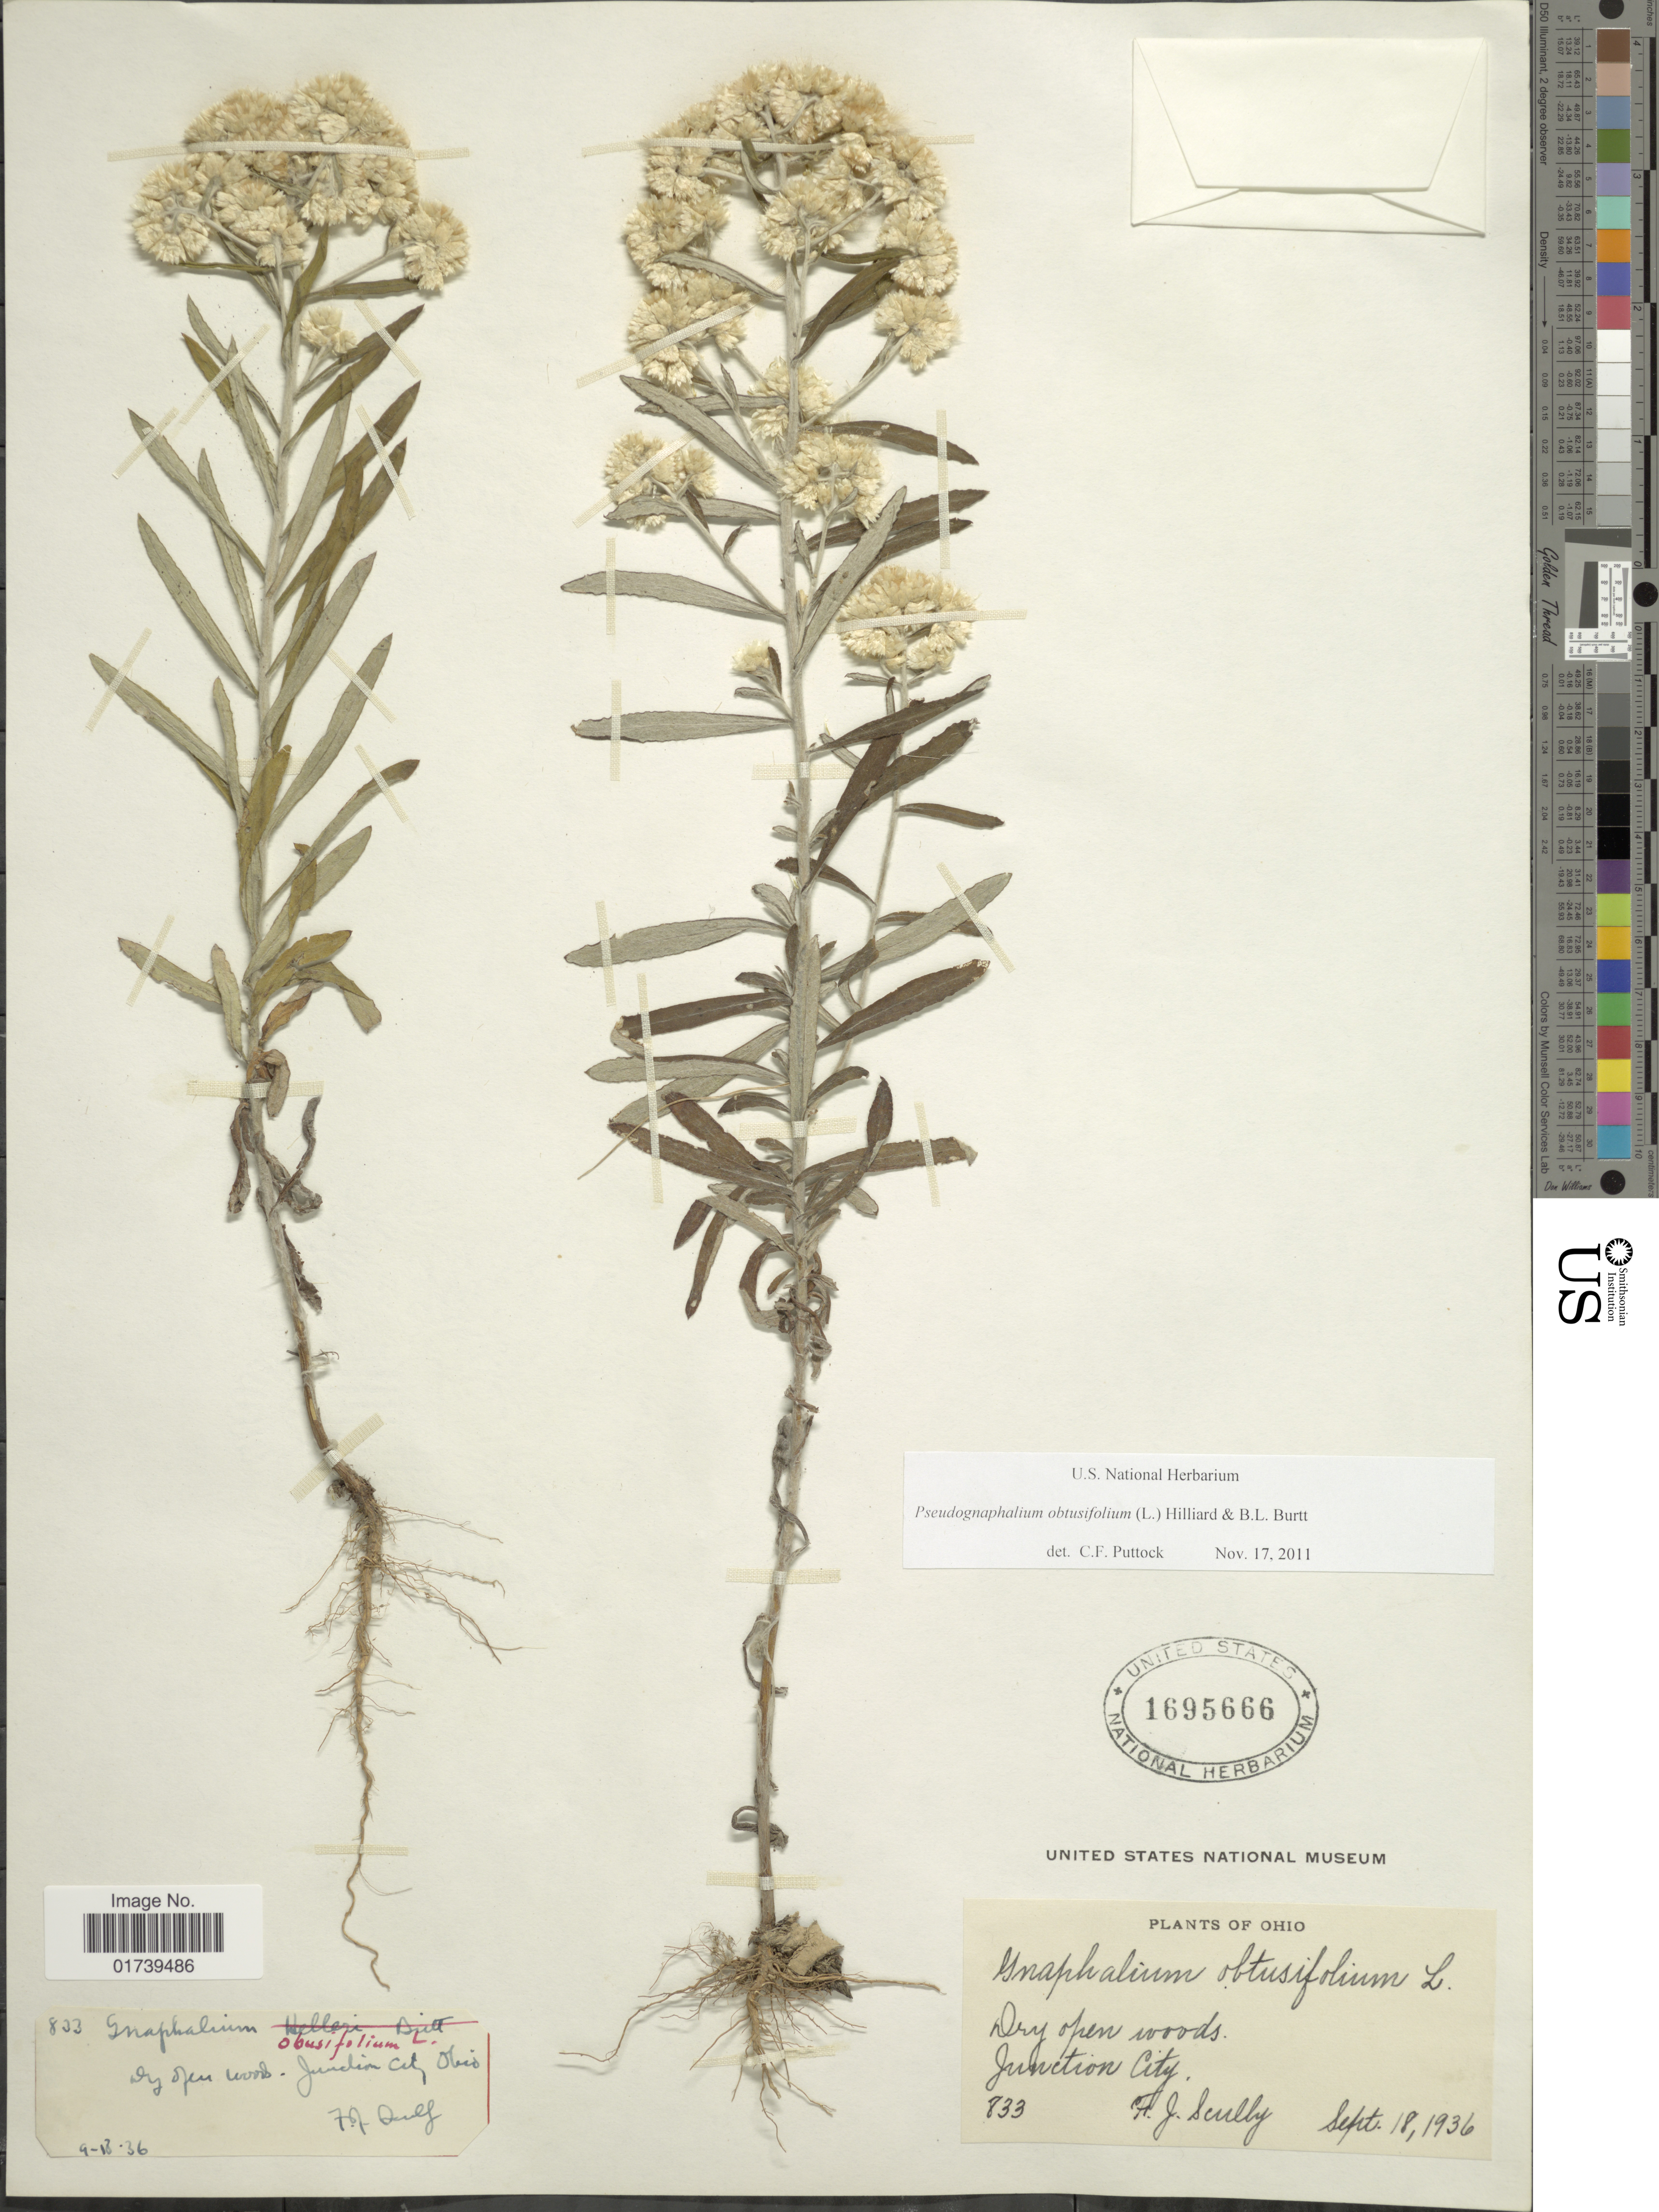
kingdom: Plantae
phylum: Tracheophyta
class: Magnoliopsida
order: Asterales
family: Asteraceae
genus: Pseudognaphalium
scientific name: Pseudognaphalium obtusifolium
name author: (L.) Hilliard & B.L. Burtt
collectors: F. Scully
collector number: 833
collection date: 1936-09-18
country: United States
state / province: Ohio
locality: Junction City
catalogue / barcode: US 1695666